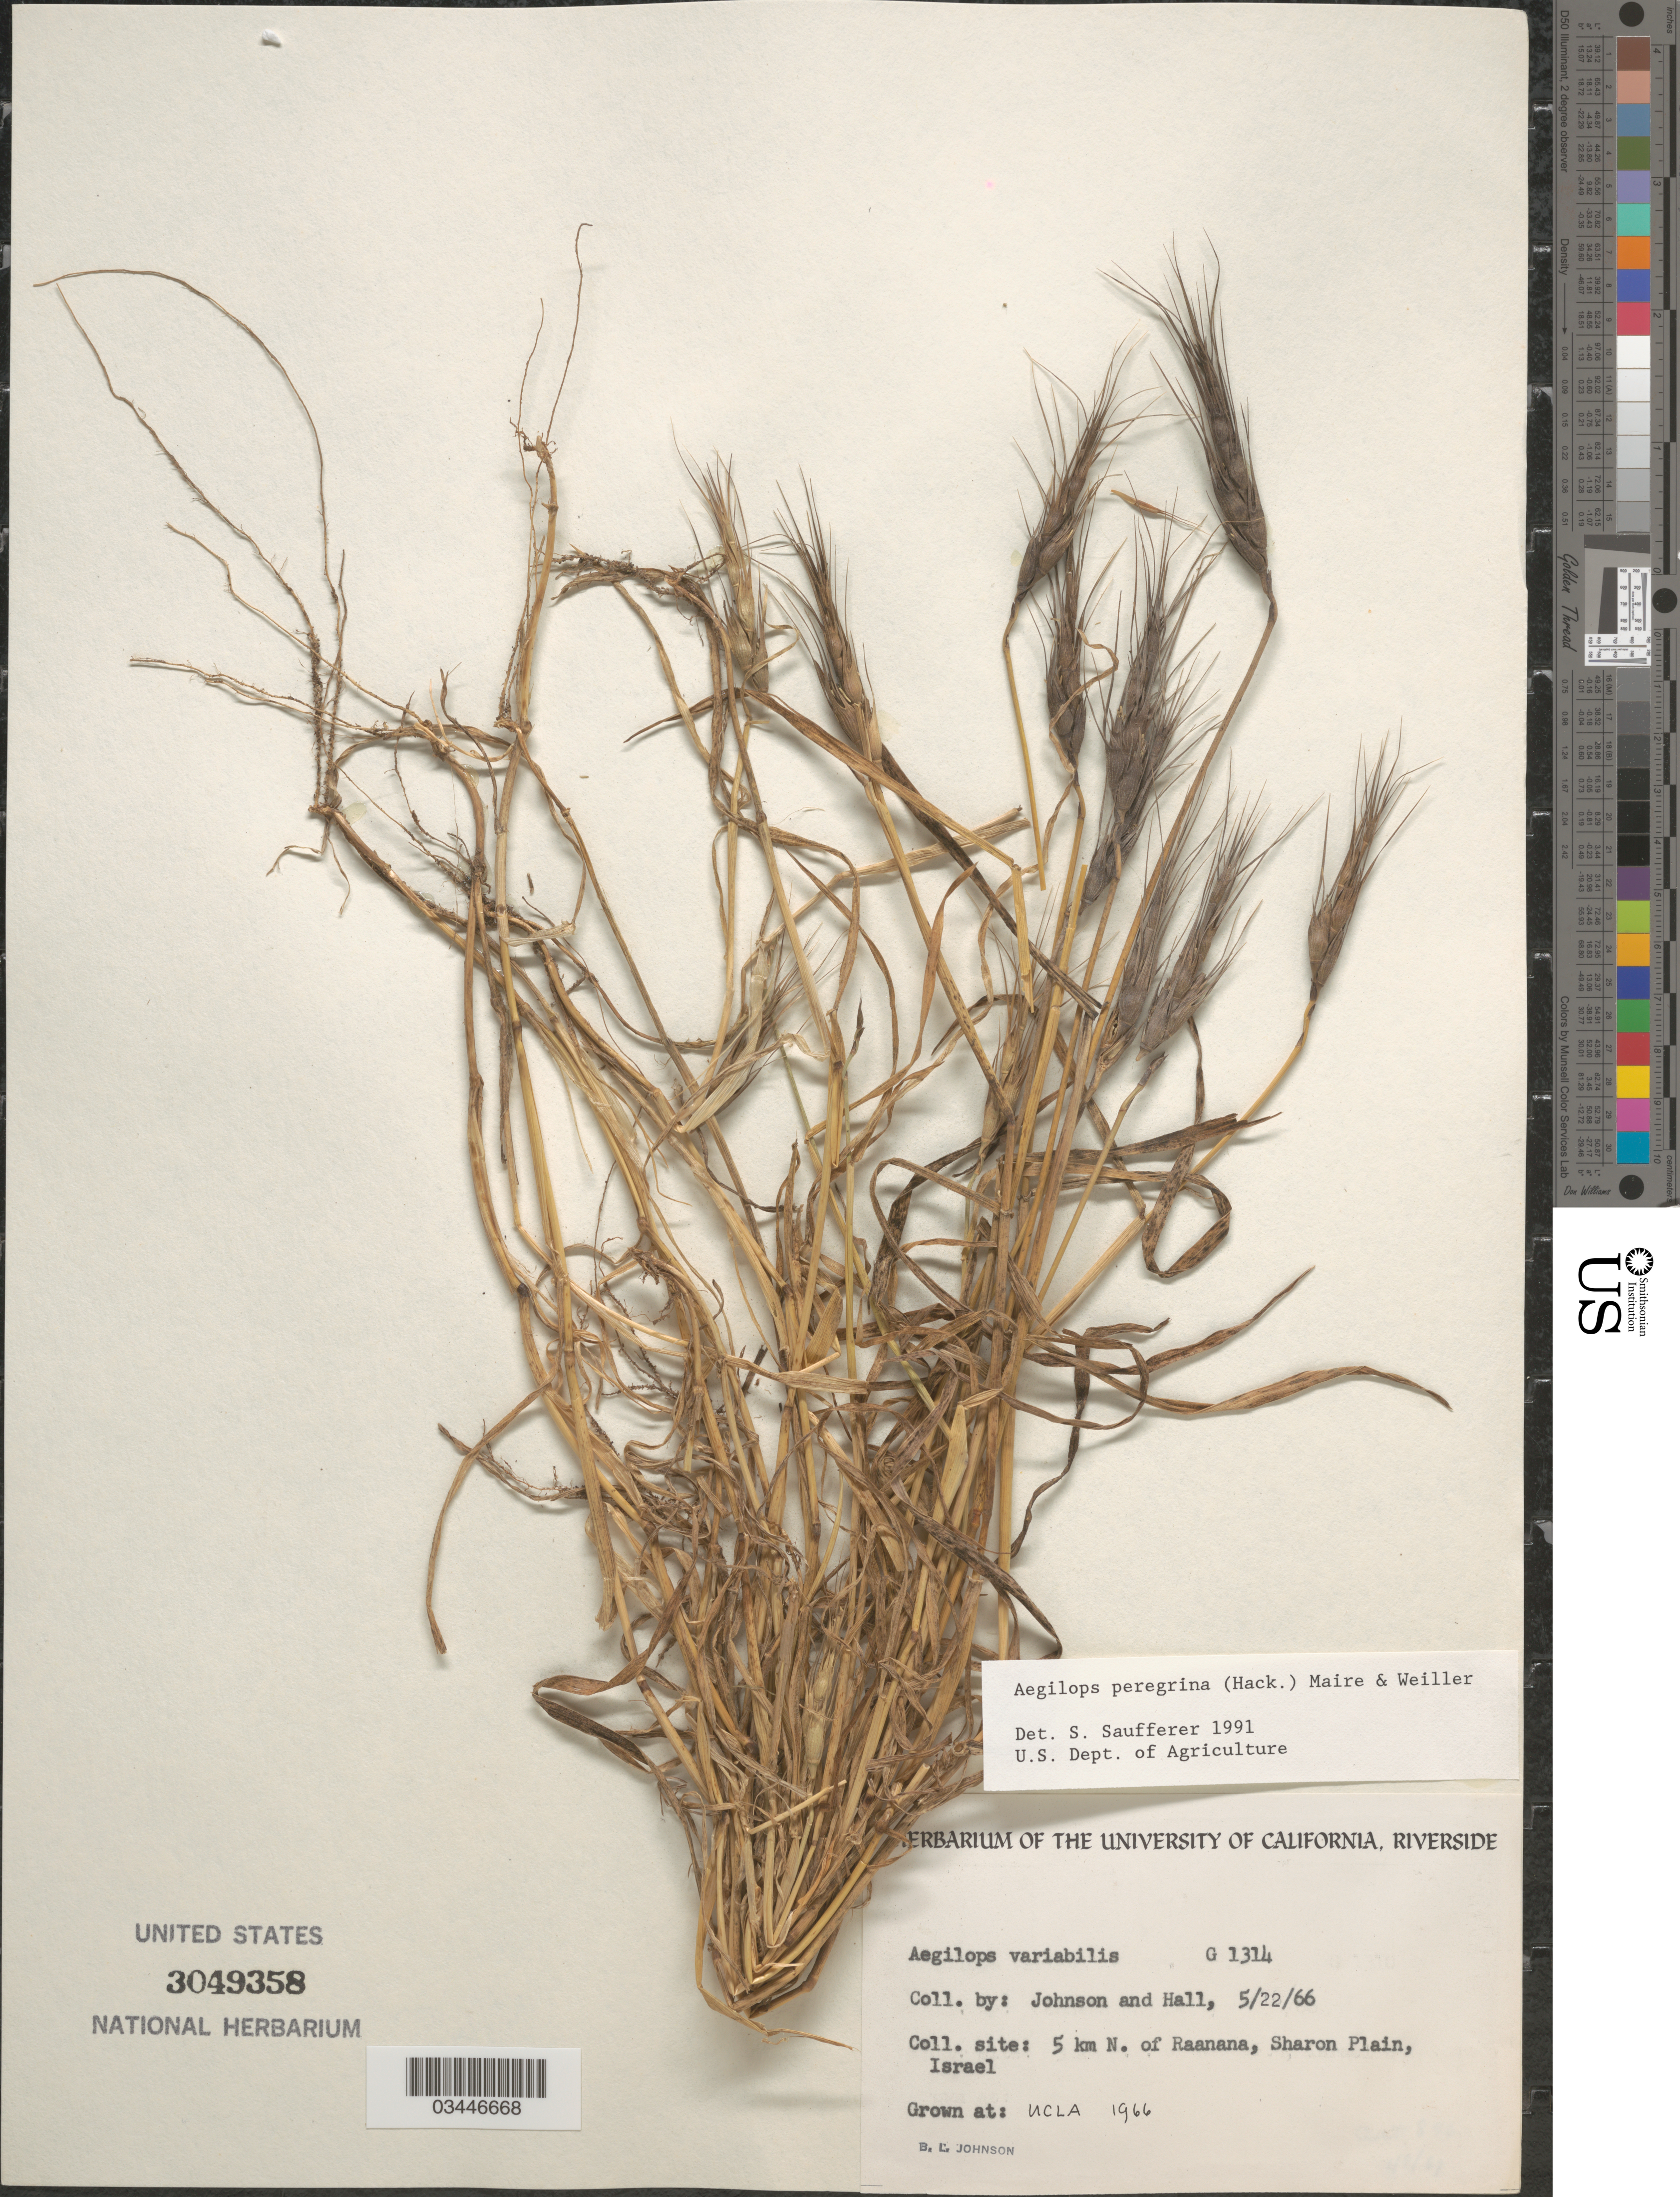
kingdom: Plantae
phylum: Tracheophyta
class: Liliopsida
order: Poales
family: Poaceae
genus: Aegilops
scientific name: Aegilops peregrina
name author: (Hack.) Eig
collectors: B. Johnson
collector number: G1314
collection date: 1966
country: United States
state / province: California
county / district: Los Angeles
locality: UCLA.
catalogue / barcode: US 3049358